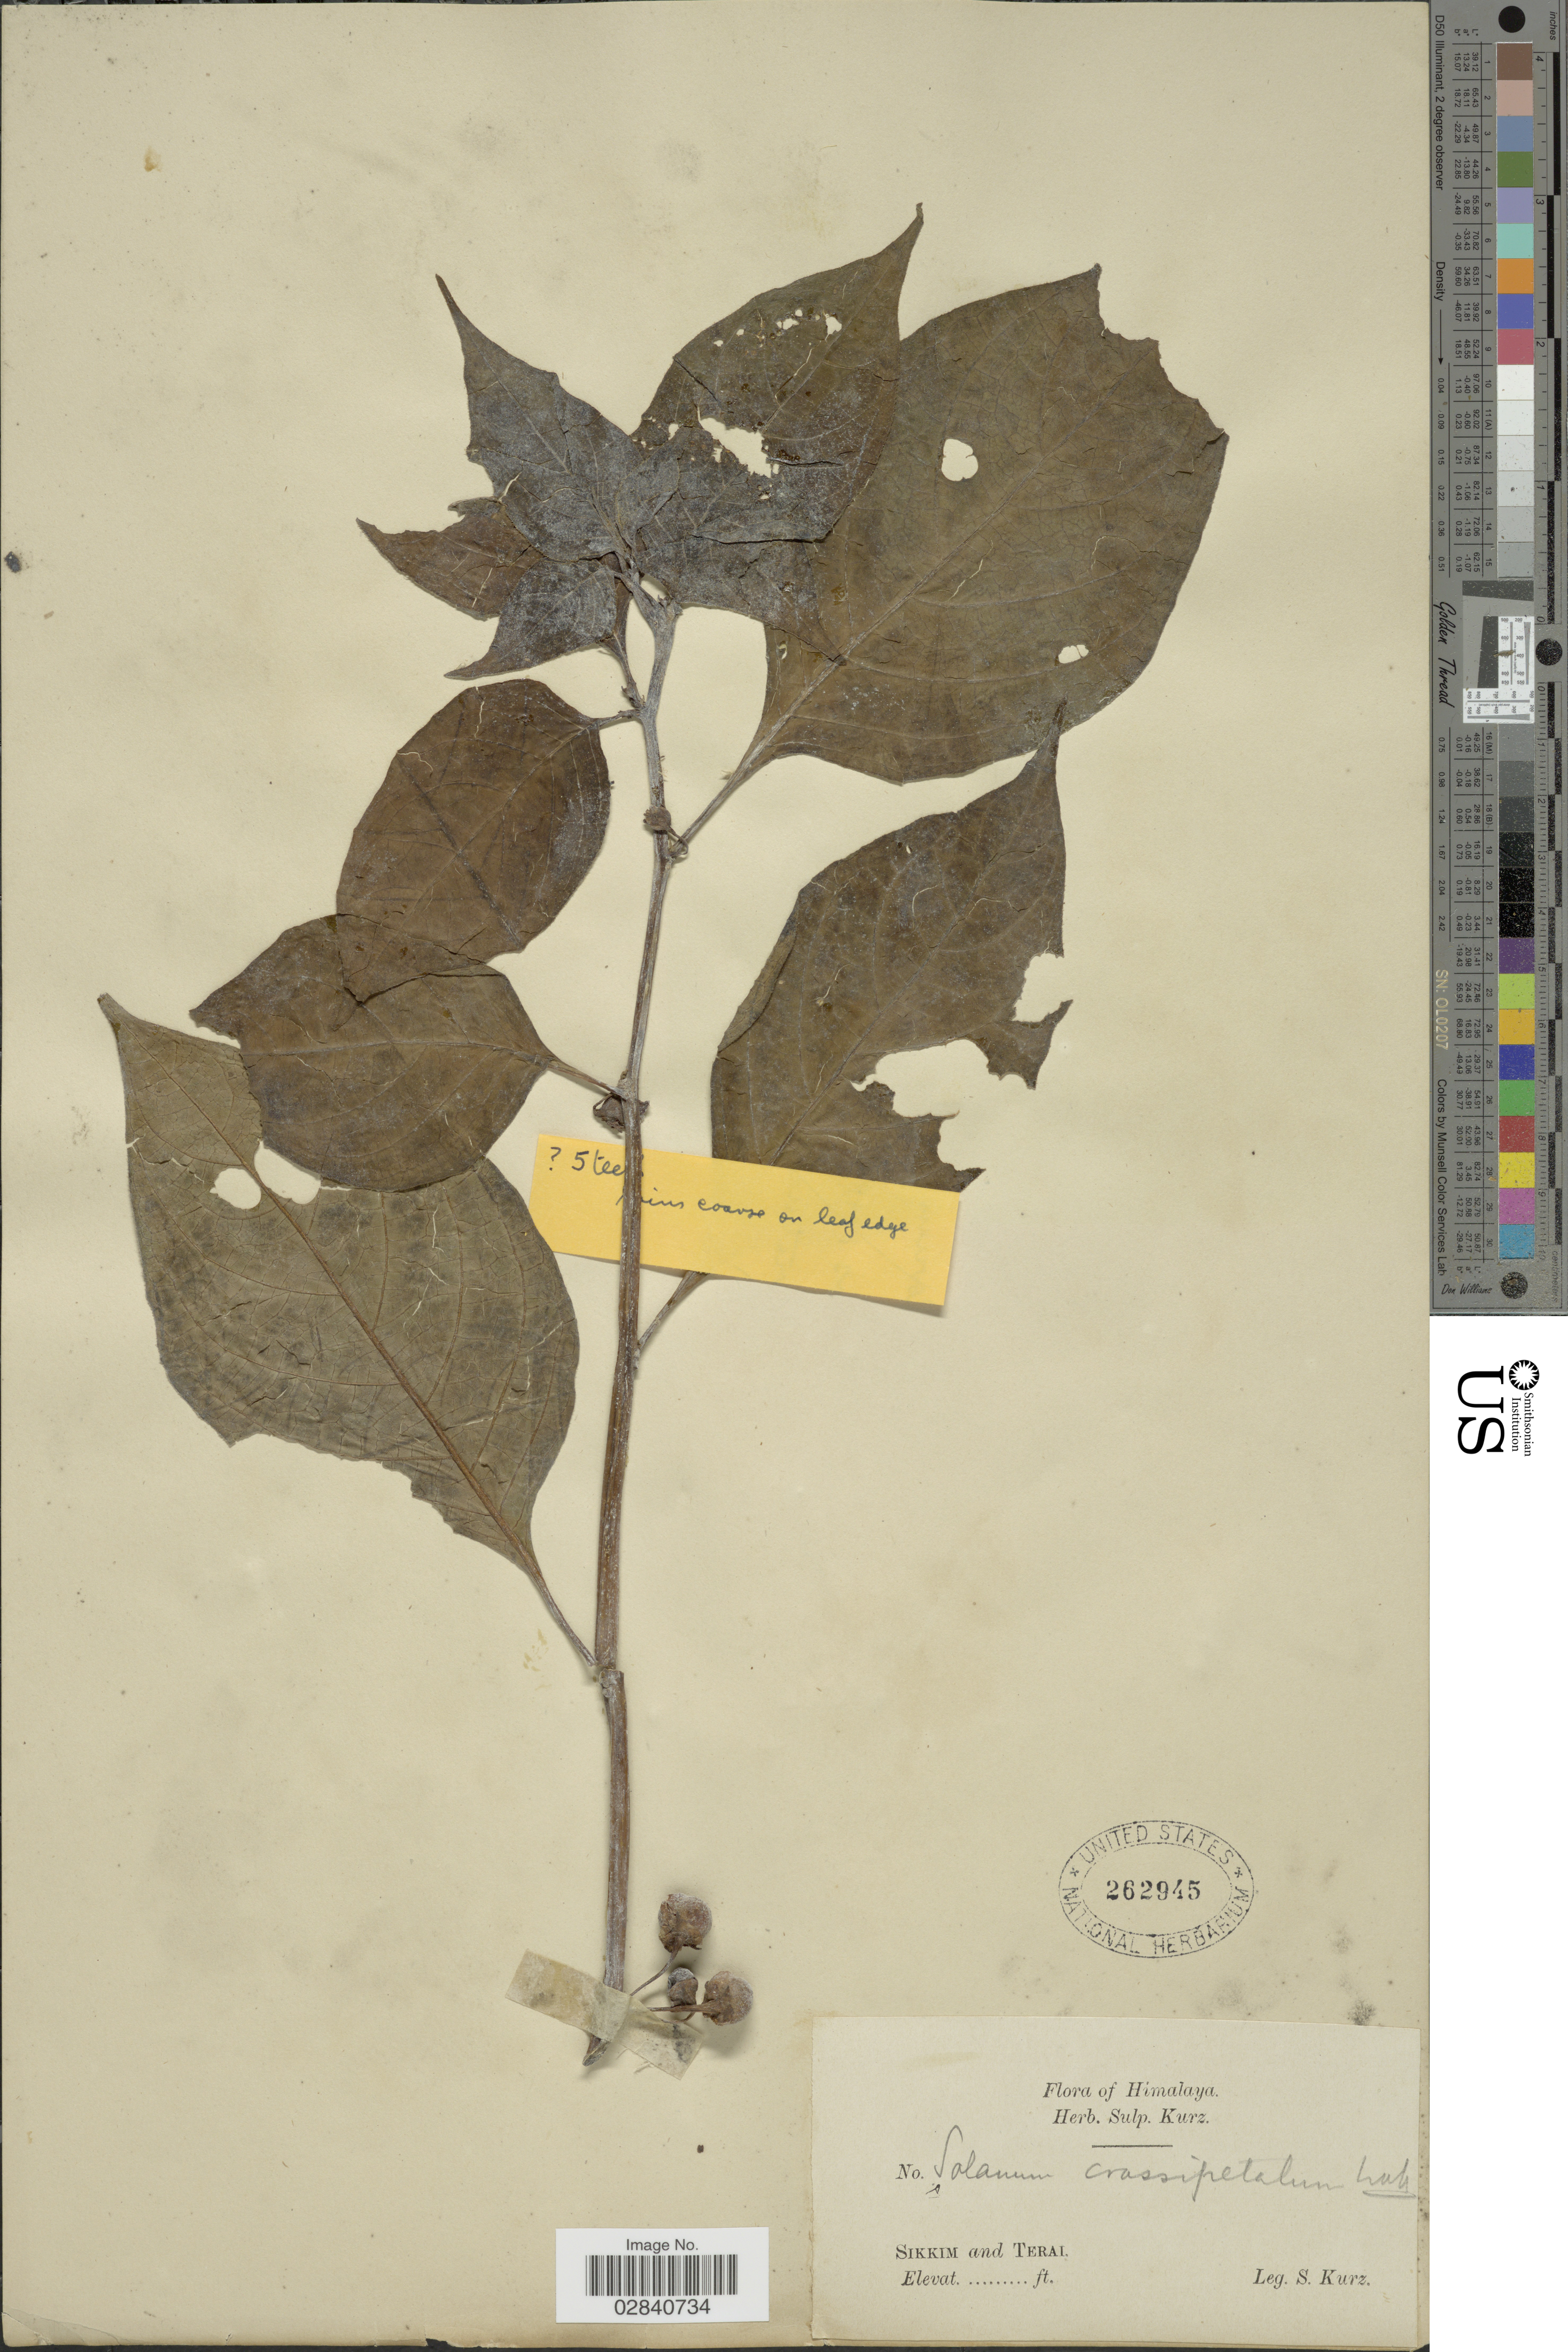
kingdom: Plantae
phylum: Tracheophyta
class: Magnoliopsida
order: Solanales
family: Solanaceae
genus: Lycianthes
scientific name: Lycianthes laevis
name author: (Dunal) Bitter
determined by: Knapp, S. D.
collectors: S. Kurz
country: India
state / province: Sikkim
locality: Himalaya. Sikkim and Terai.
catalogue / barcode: US 262945